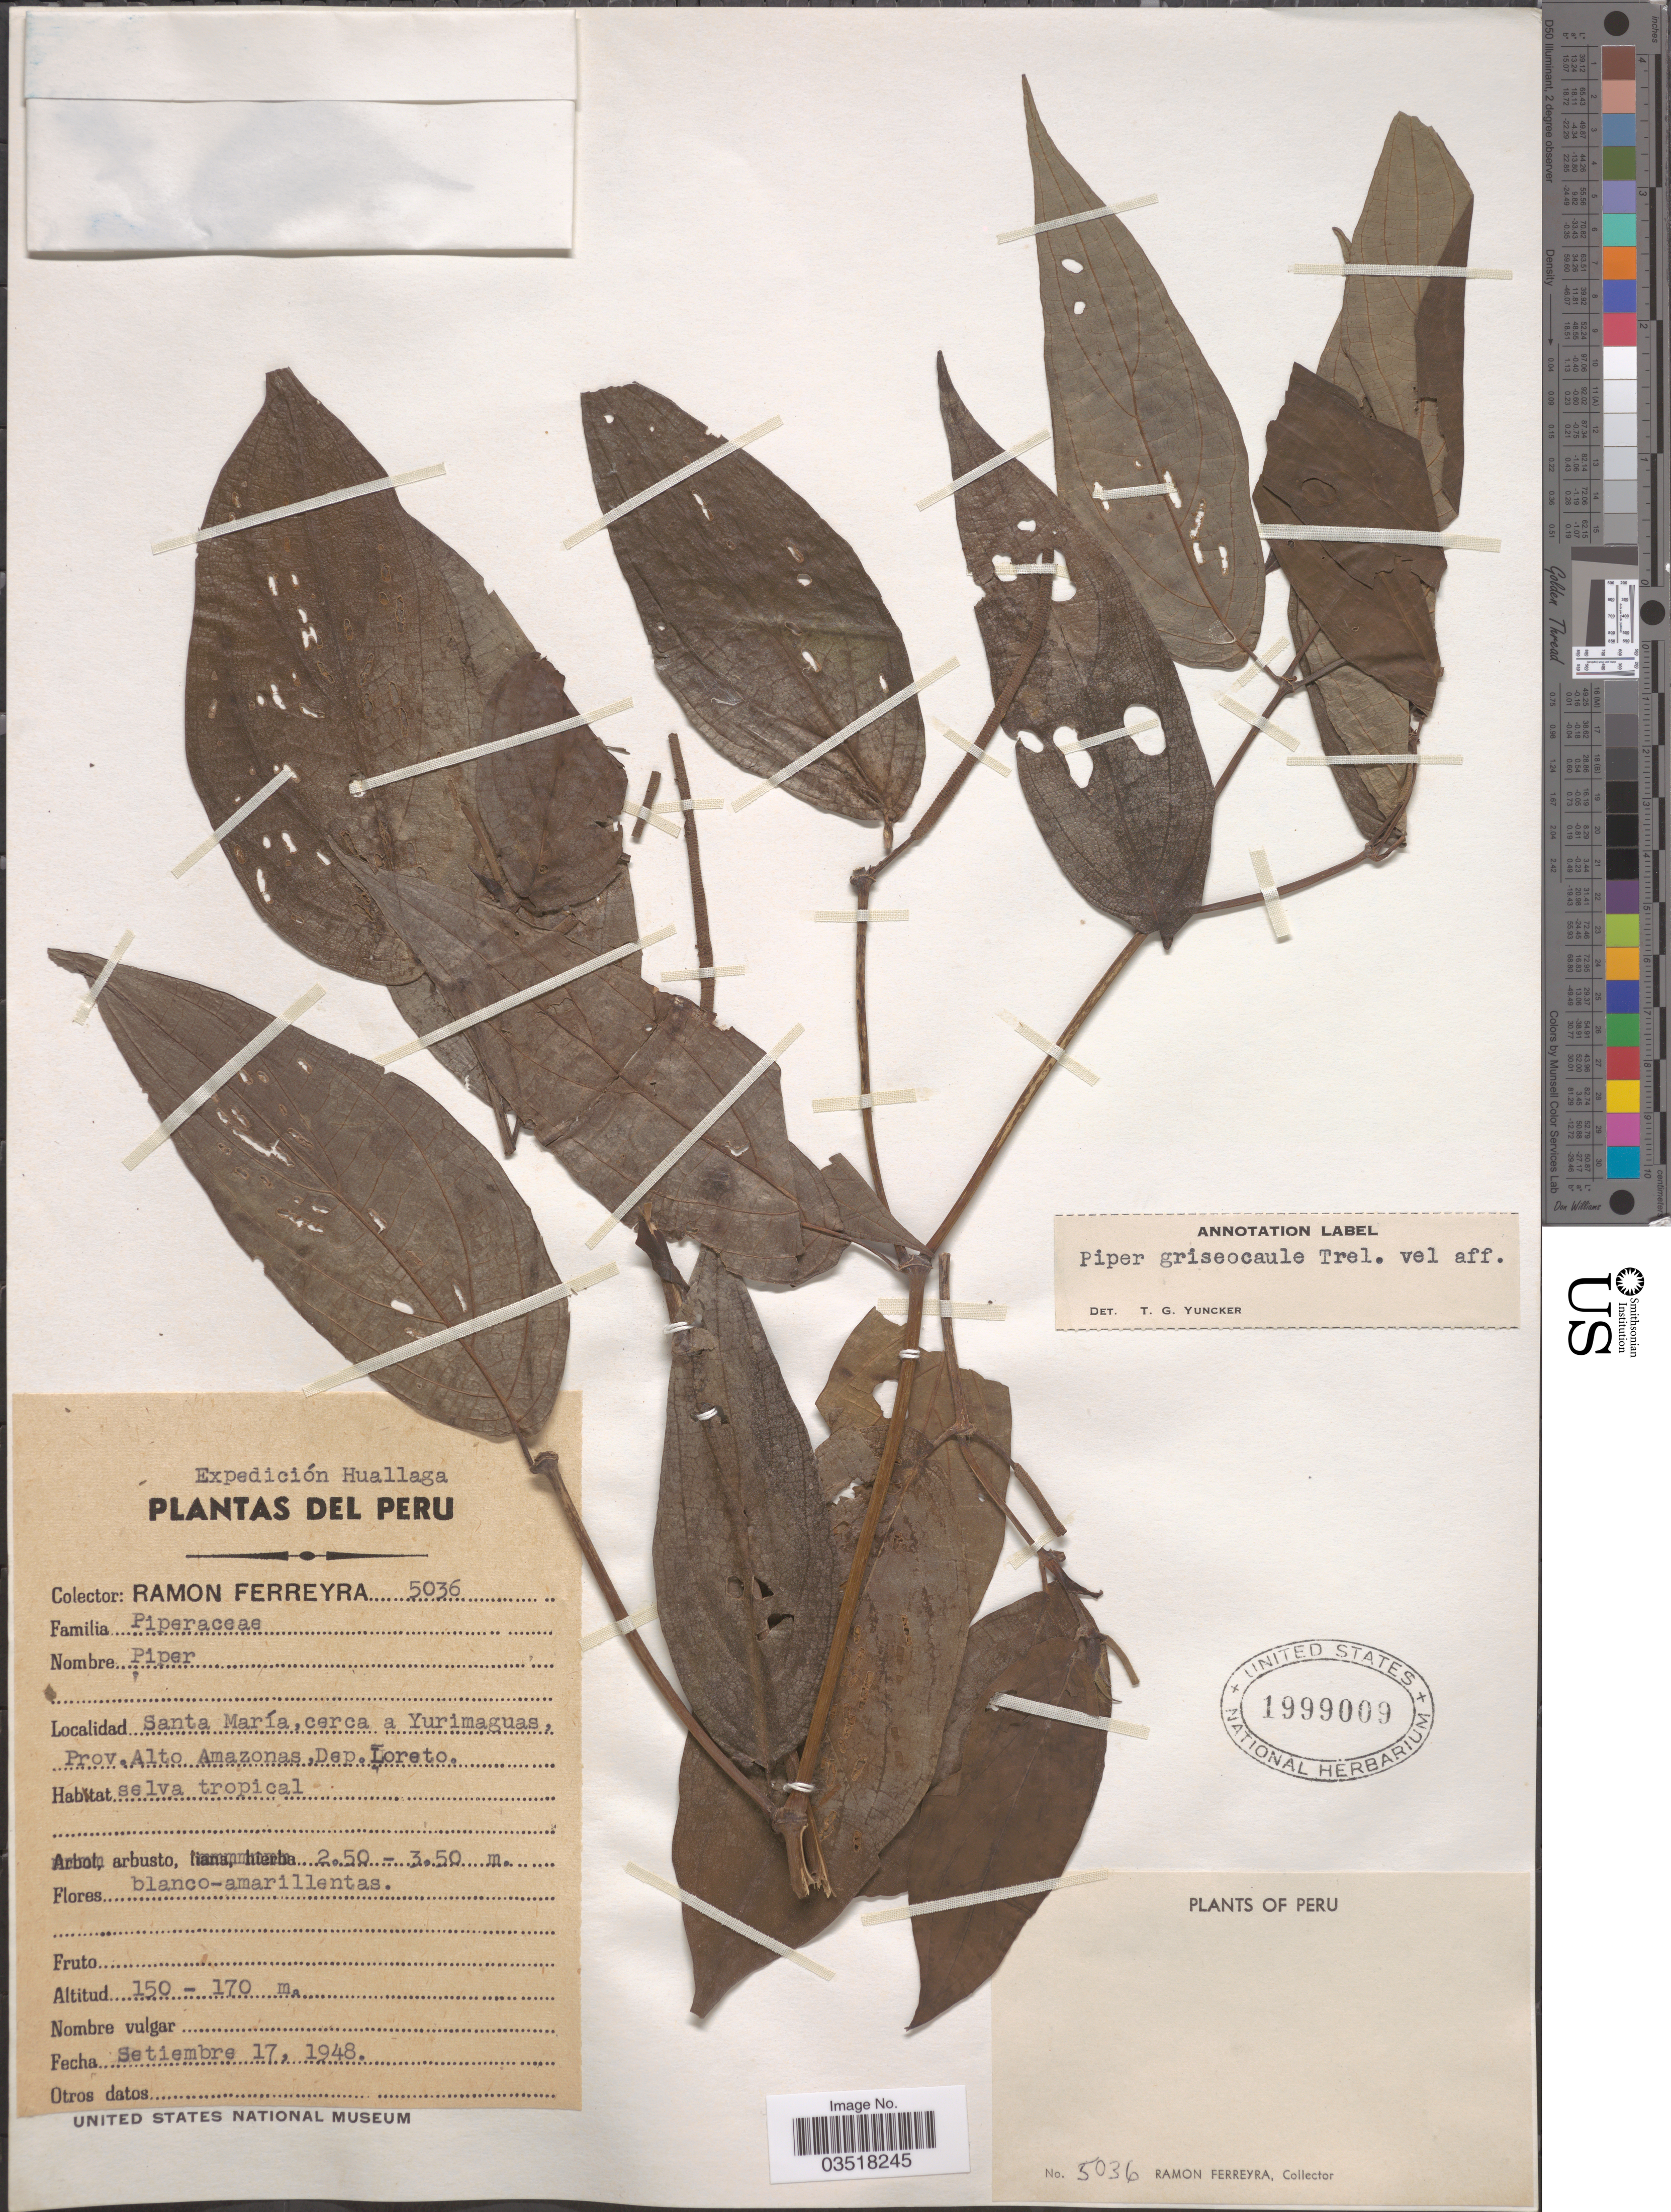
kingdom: Plantae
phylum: Tracheophyta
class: Magnoliopsida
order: Piperales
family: Piperaceae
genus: Piper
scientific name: Piper griseocaule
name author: Trel.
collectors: R. A. Ferreyra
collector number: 5036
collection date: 1948-09-17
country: Peru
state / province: Loreto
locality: Santa María, cerca a Yurimaguas, Prov. Alto Amazonas, Dep. Loreto.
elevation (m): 150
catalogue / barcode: US 1999009